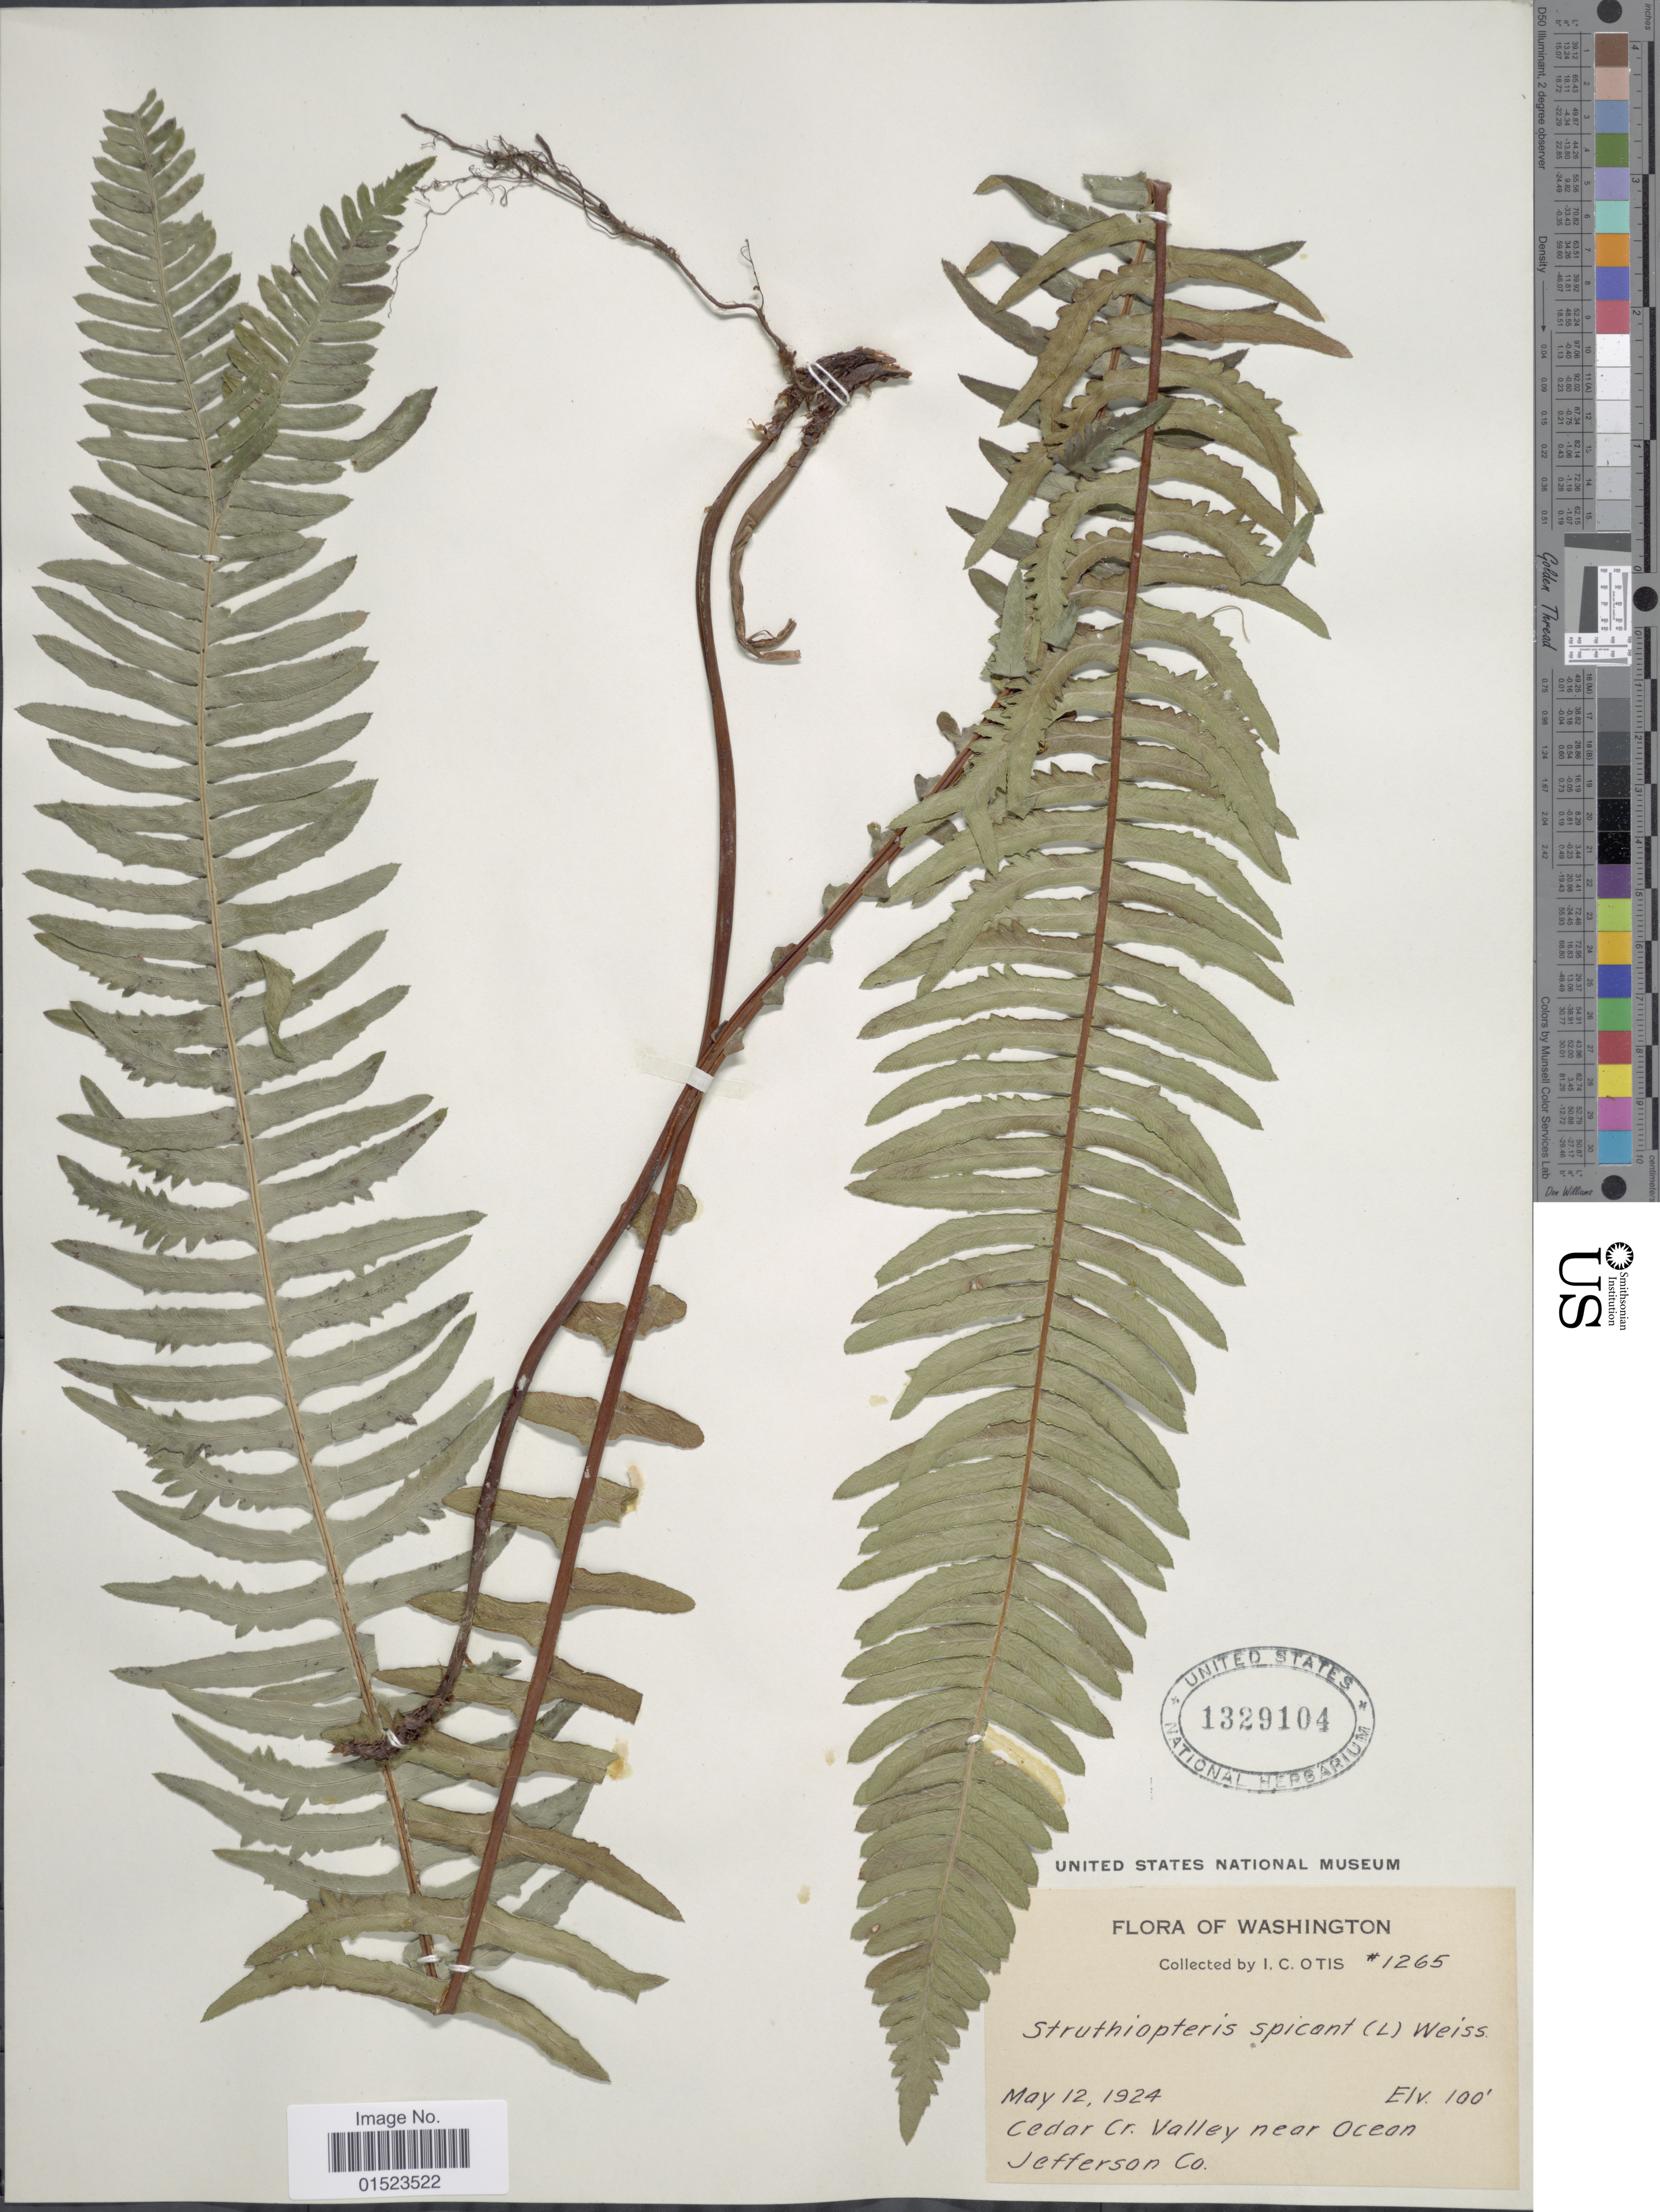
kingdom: Plantae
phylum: Tracheophyta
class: Polypodiopsida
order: Polypodiales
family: Blechnaceae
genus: Blechnum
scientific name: Blechnum spicant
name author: (L.) Sm.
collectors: I. C. Otis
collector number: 1265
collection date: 1924-05-12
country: United States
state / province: Washington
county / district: Jefferson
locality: Cedar Cr. Valley near Ocean Jefferson Co.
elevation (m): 30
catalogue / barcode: US 1329104